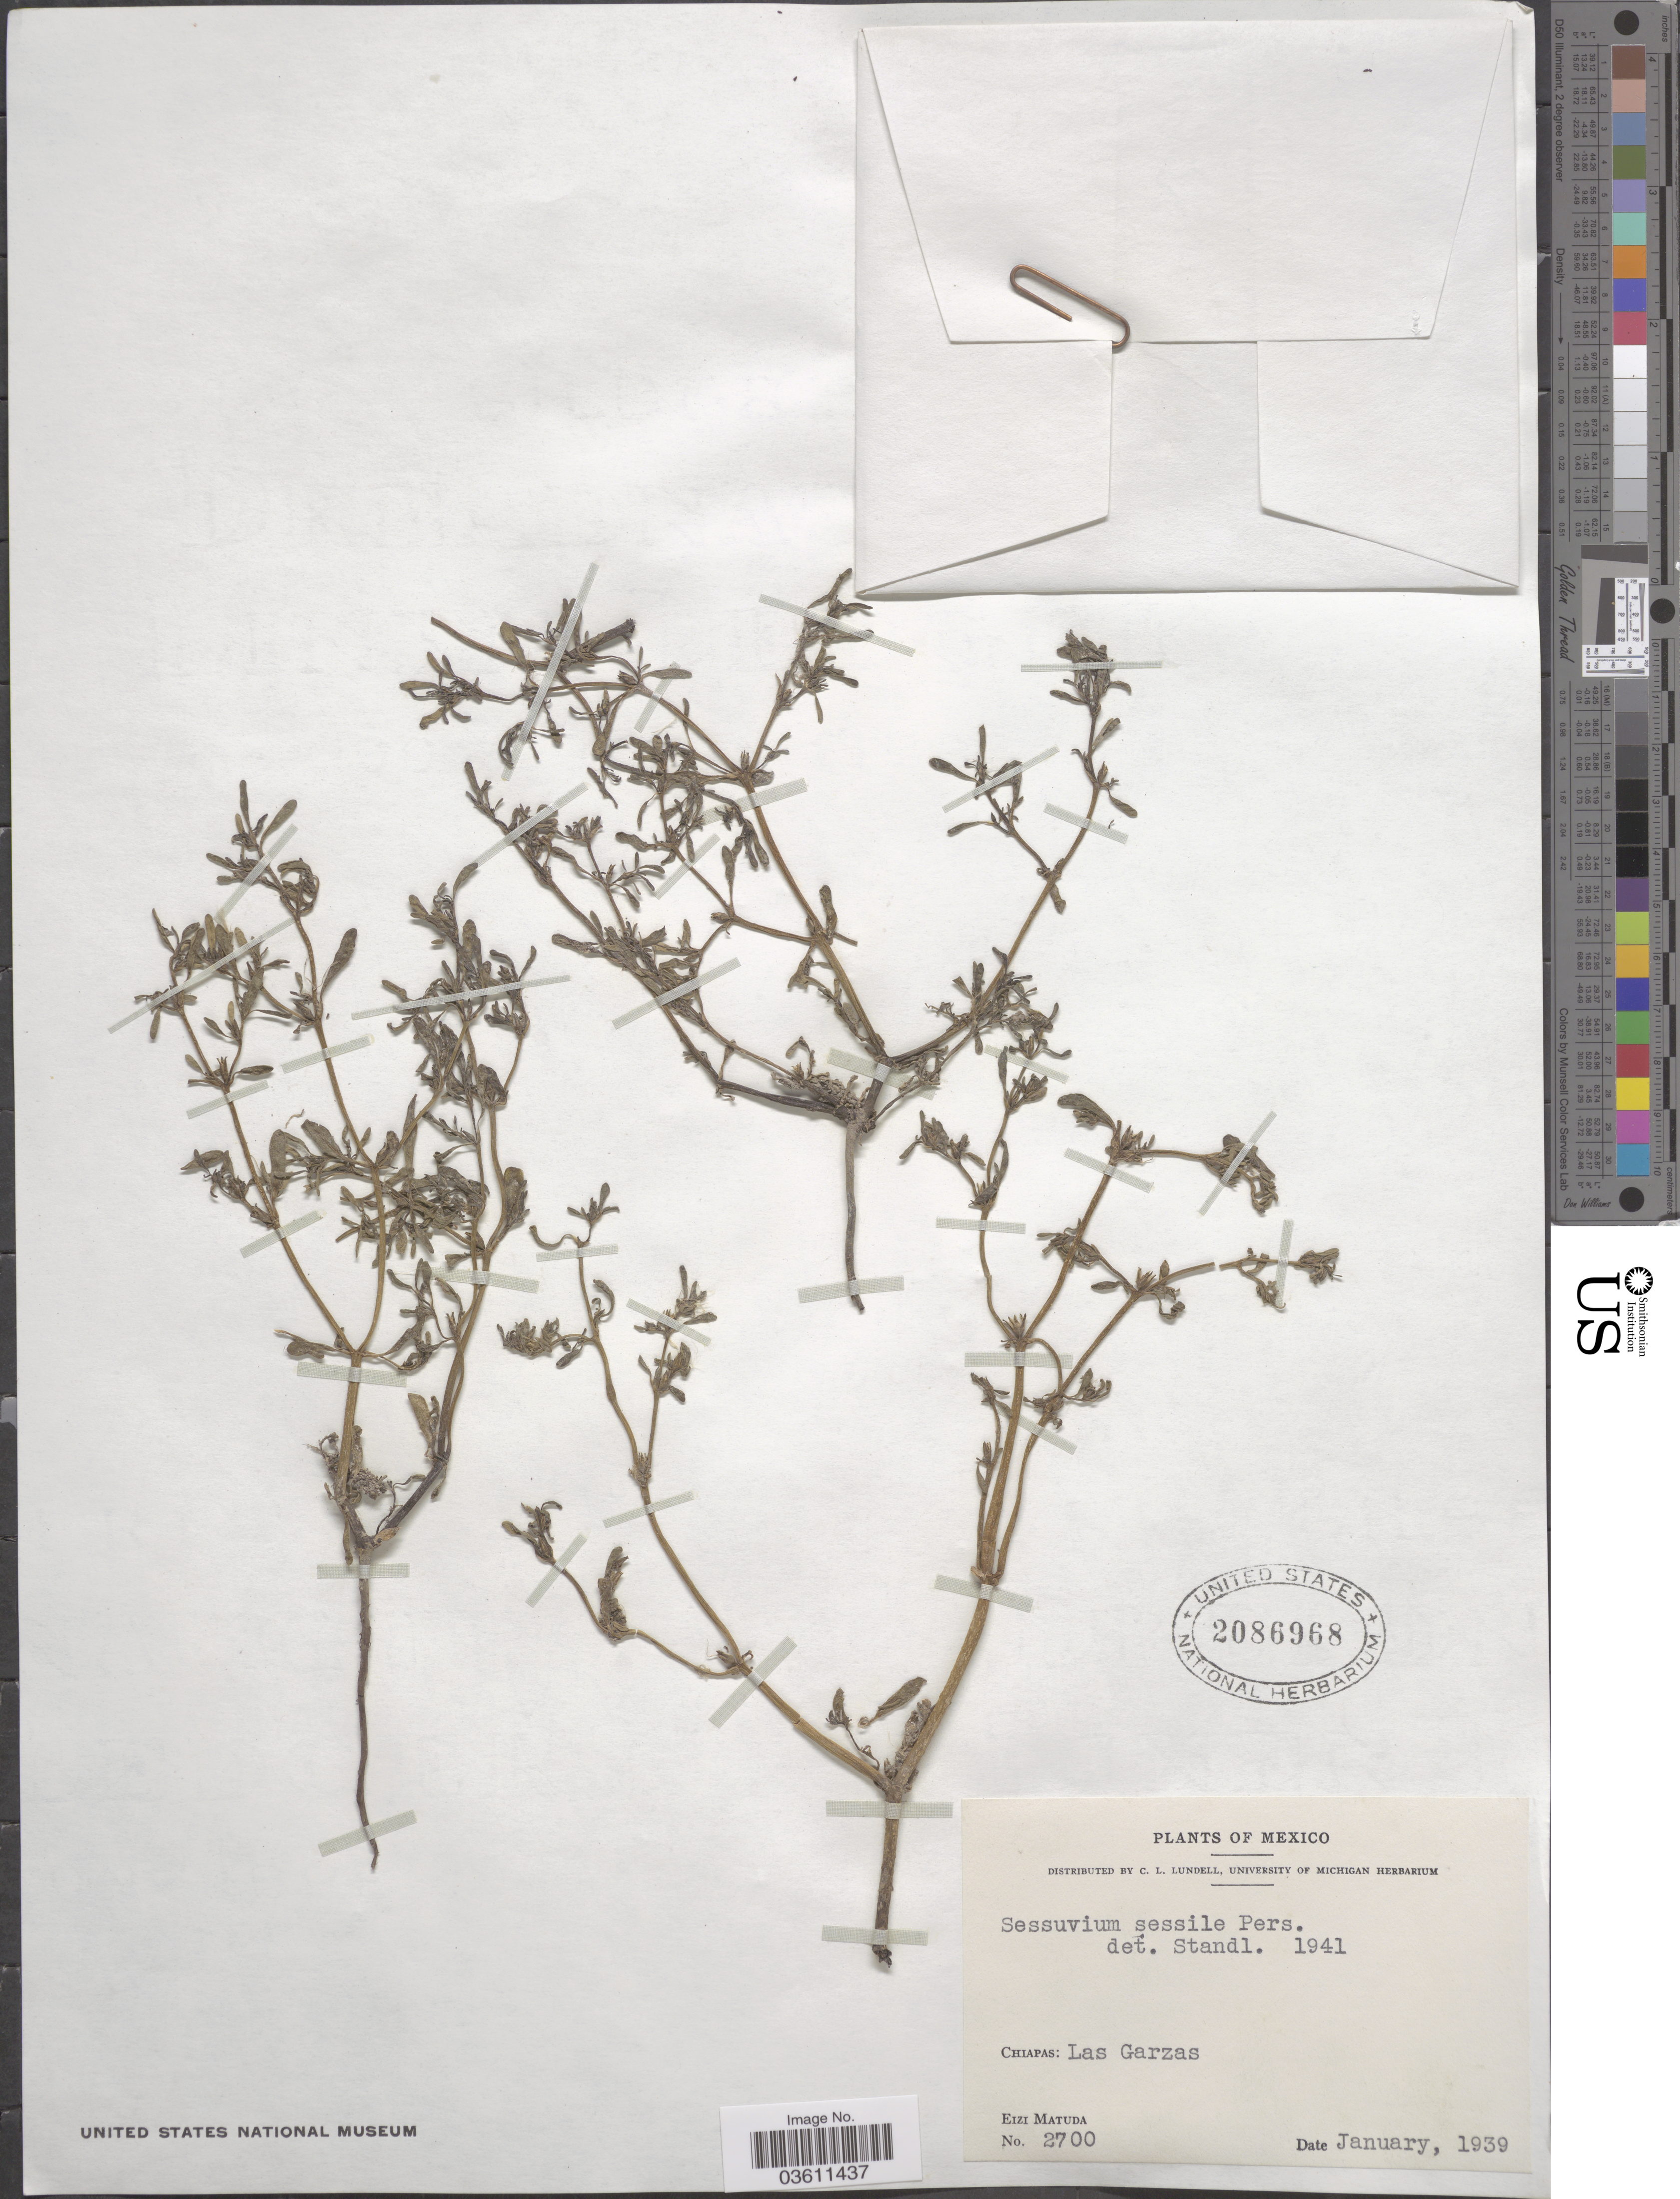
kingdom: Plantae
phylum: Tracheophyta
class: Magnoliopsida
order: Caryophyllales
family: Aizoaceae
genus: Sesuvium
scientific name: Sesuvium revolutifolium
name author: Ortega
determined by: Strong, Mark T., (BOT), Smithsonian Institution - National Museum of Natural History (UNITED STATES)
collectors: E. Matuda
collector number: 2700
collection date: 1939-01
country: Mexico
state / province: Chiapas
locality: Las Garzas.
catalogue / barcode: US 2086968